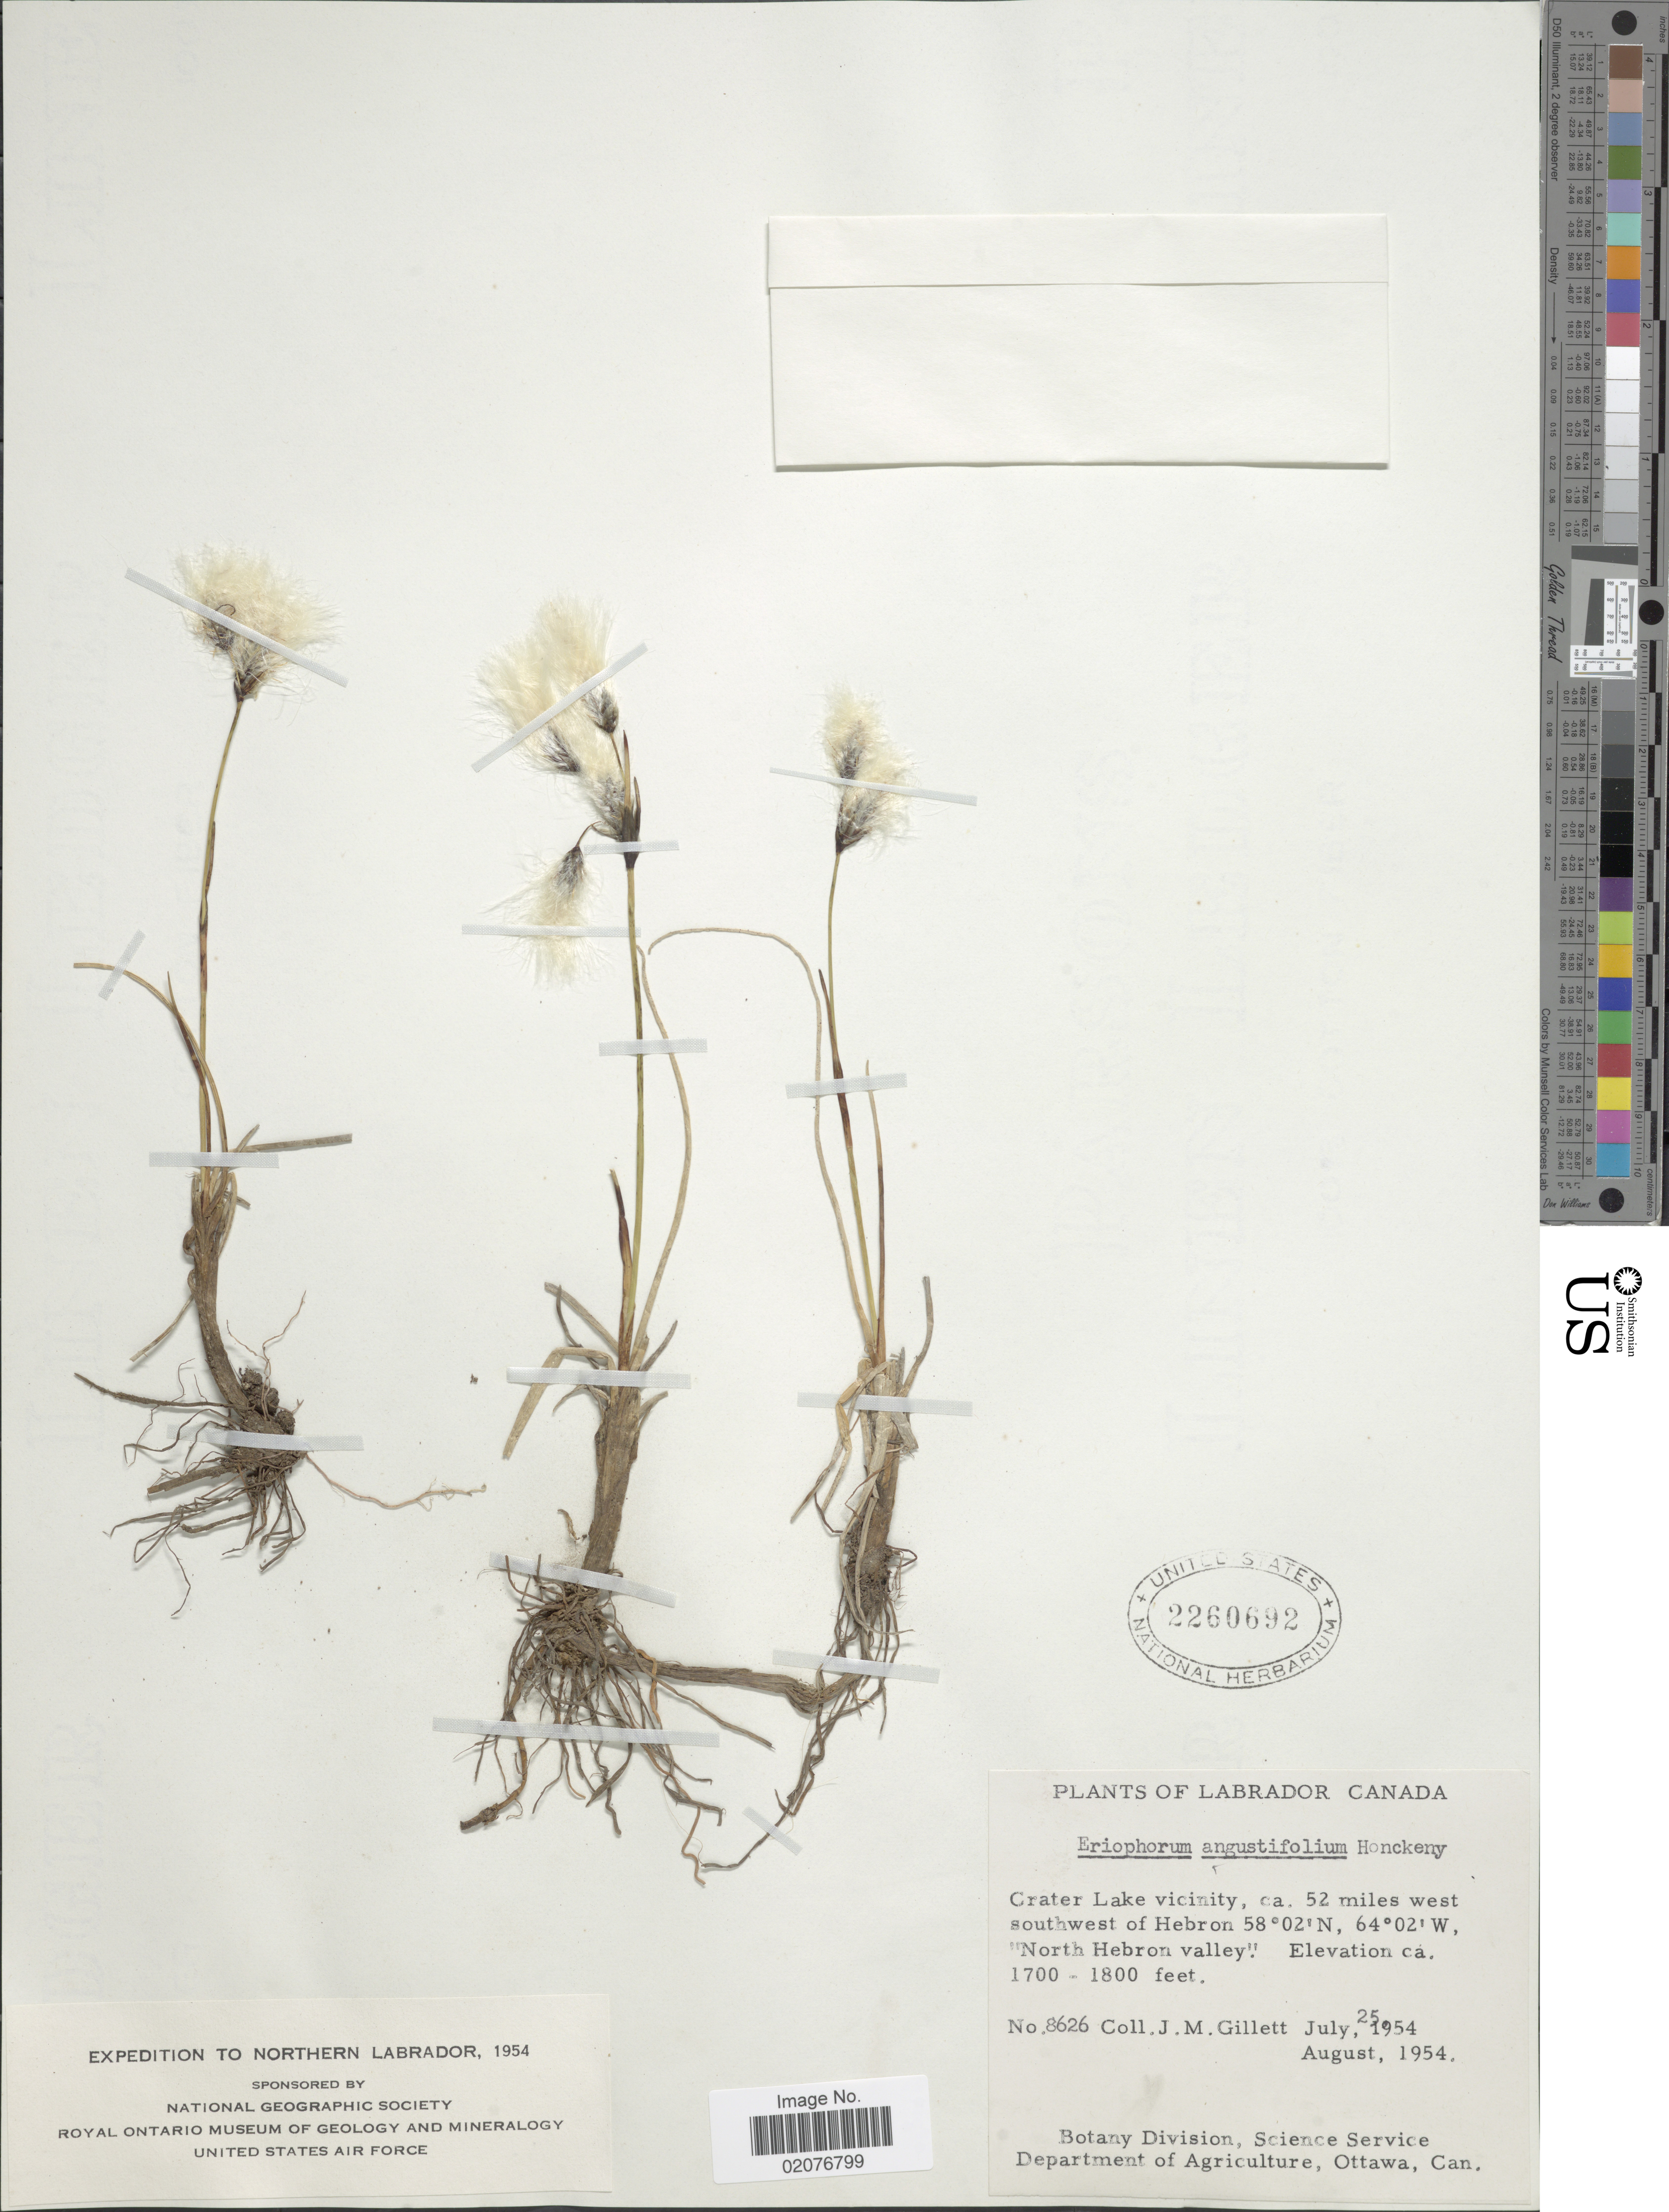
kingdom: Plantae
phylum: Tracheophyta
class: Liliopsida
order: Poales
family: Cyperaceae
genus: Eriophorum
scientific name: Eriophorum angustifolium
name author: Honck.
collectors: J. M. Gillett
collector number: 8626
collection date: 1954-07-25/1954-08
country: Canada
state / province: Newfoundland and Labrador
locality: Labrador, Crater Lake vicinity, ca 52 miles west southwest of Hebron 'North Hebron valley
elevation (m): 518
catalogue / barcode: US 2260692